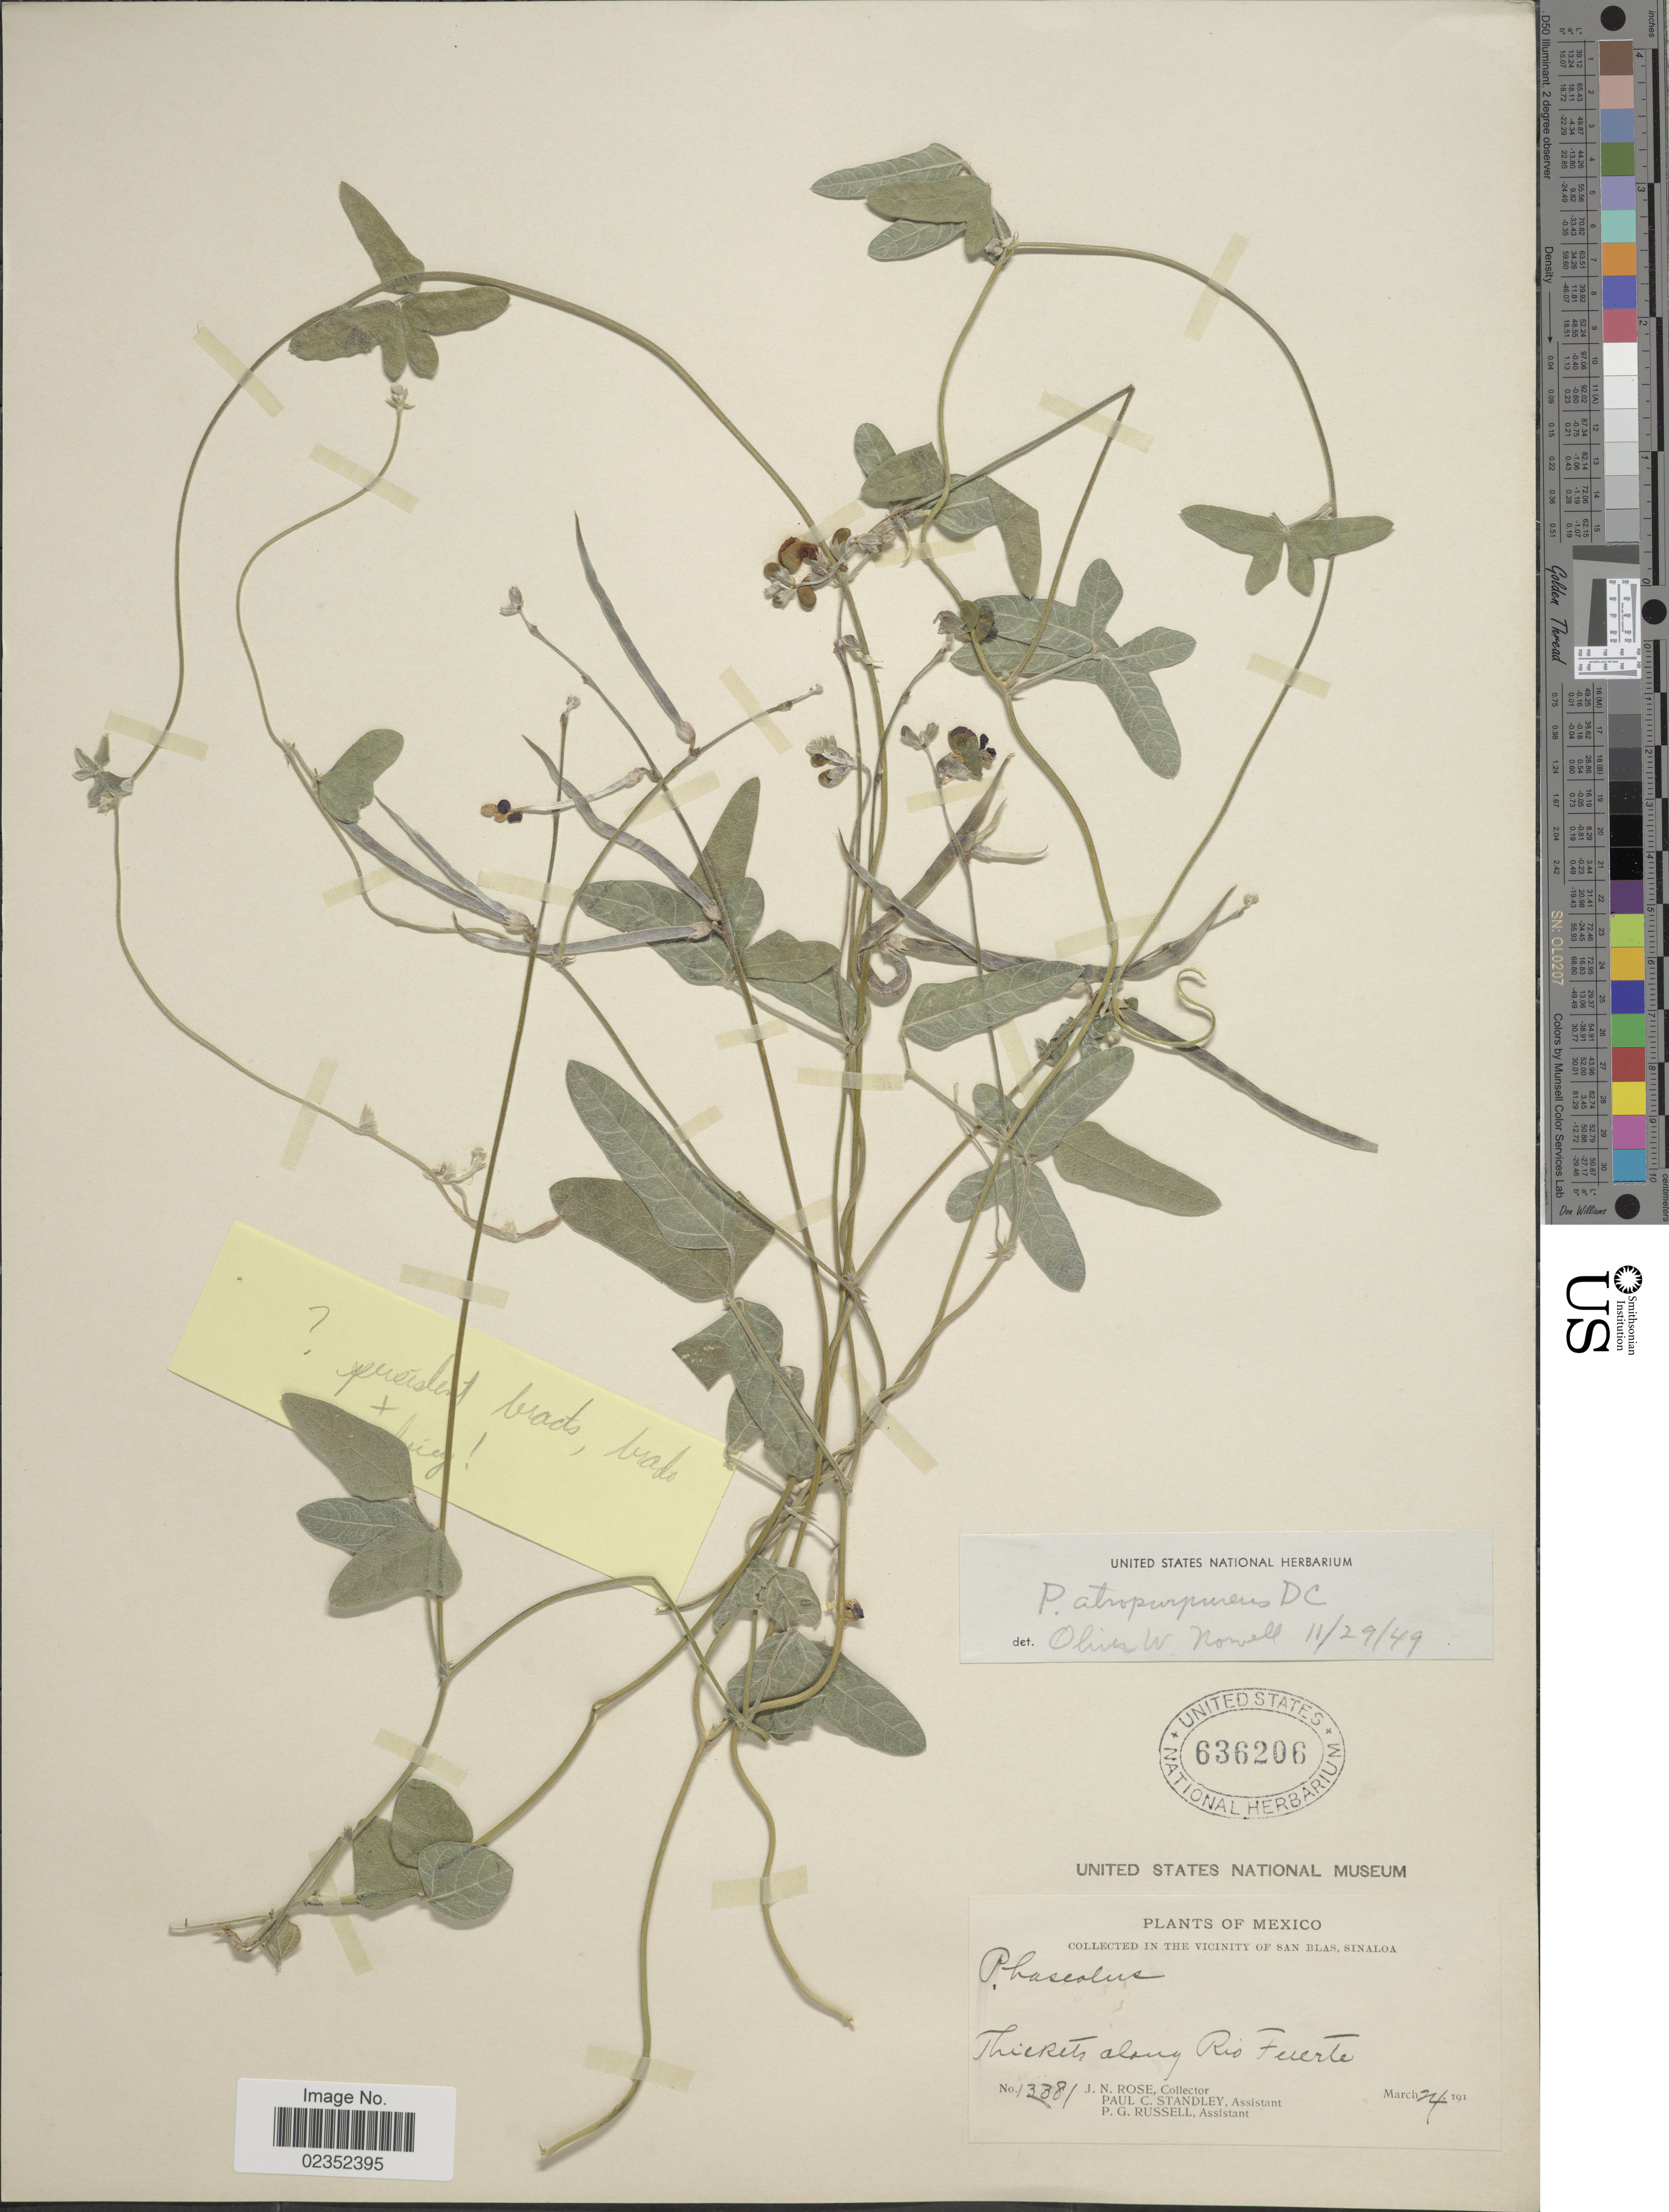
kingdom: Plantae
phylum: Tracheophyta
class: Magnoliopsida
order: Fabales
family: Fabaceae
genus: Macroptilium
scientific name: Macroptilium atropurpureum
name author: (DC.) Urb.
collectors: J. N. Rose, P. C. Standley & P. G. Russell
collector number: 13381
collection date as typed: Transcribed d/m/y: 24/3/191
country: Mexico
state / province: Sinaloa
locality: The vicinity of San Blas. Thickets along Rio Fuerte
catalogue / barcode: US 636206